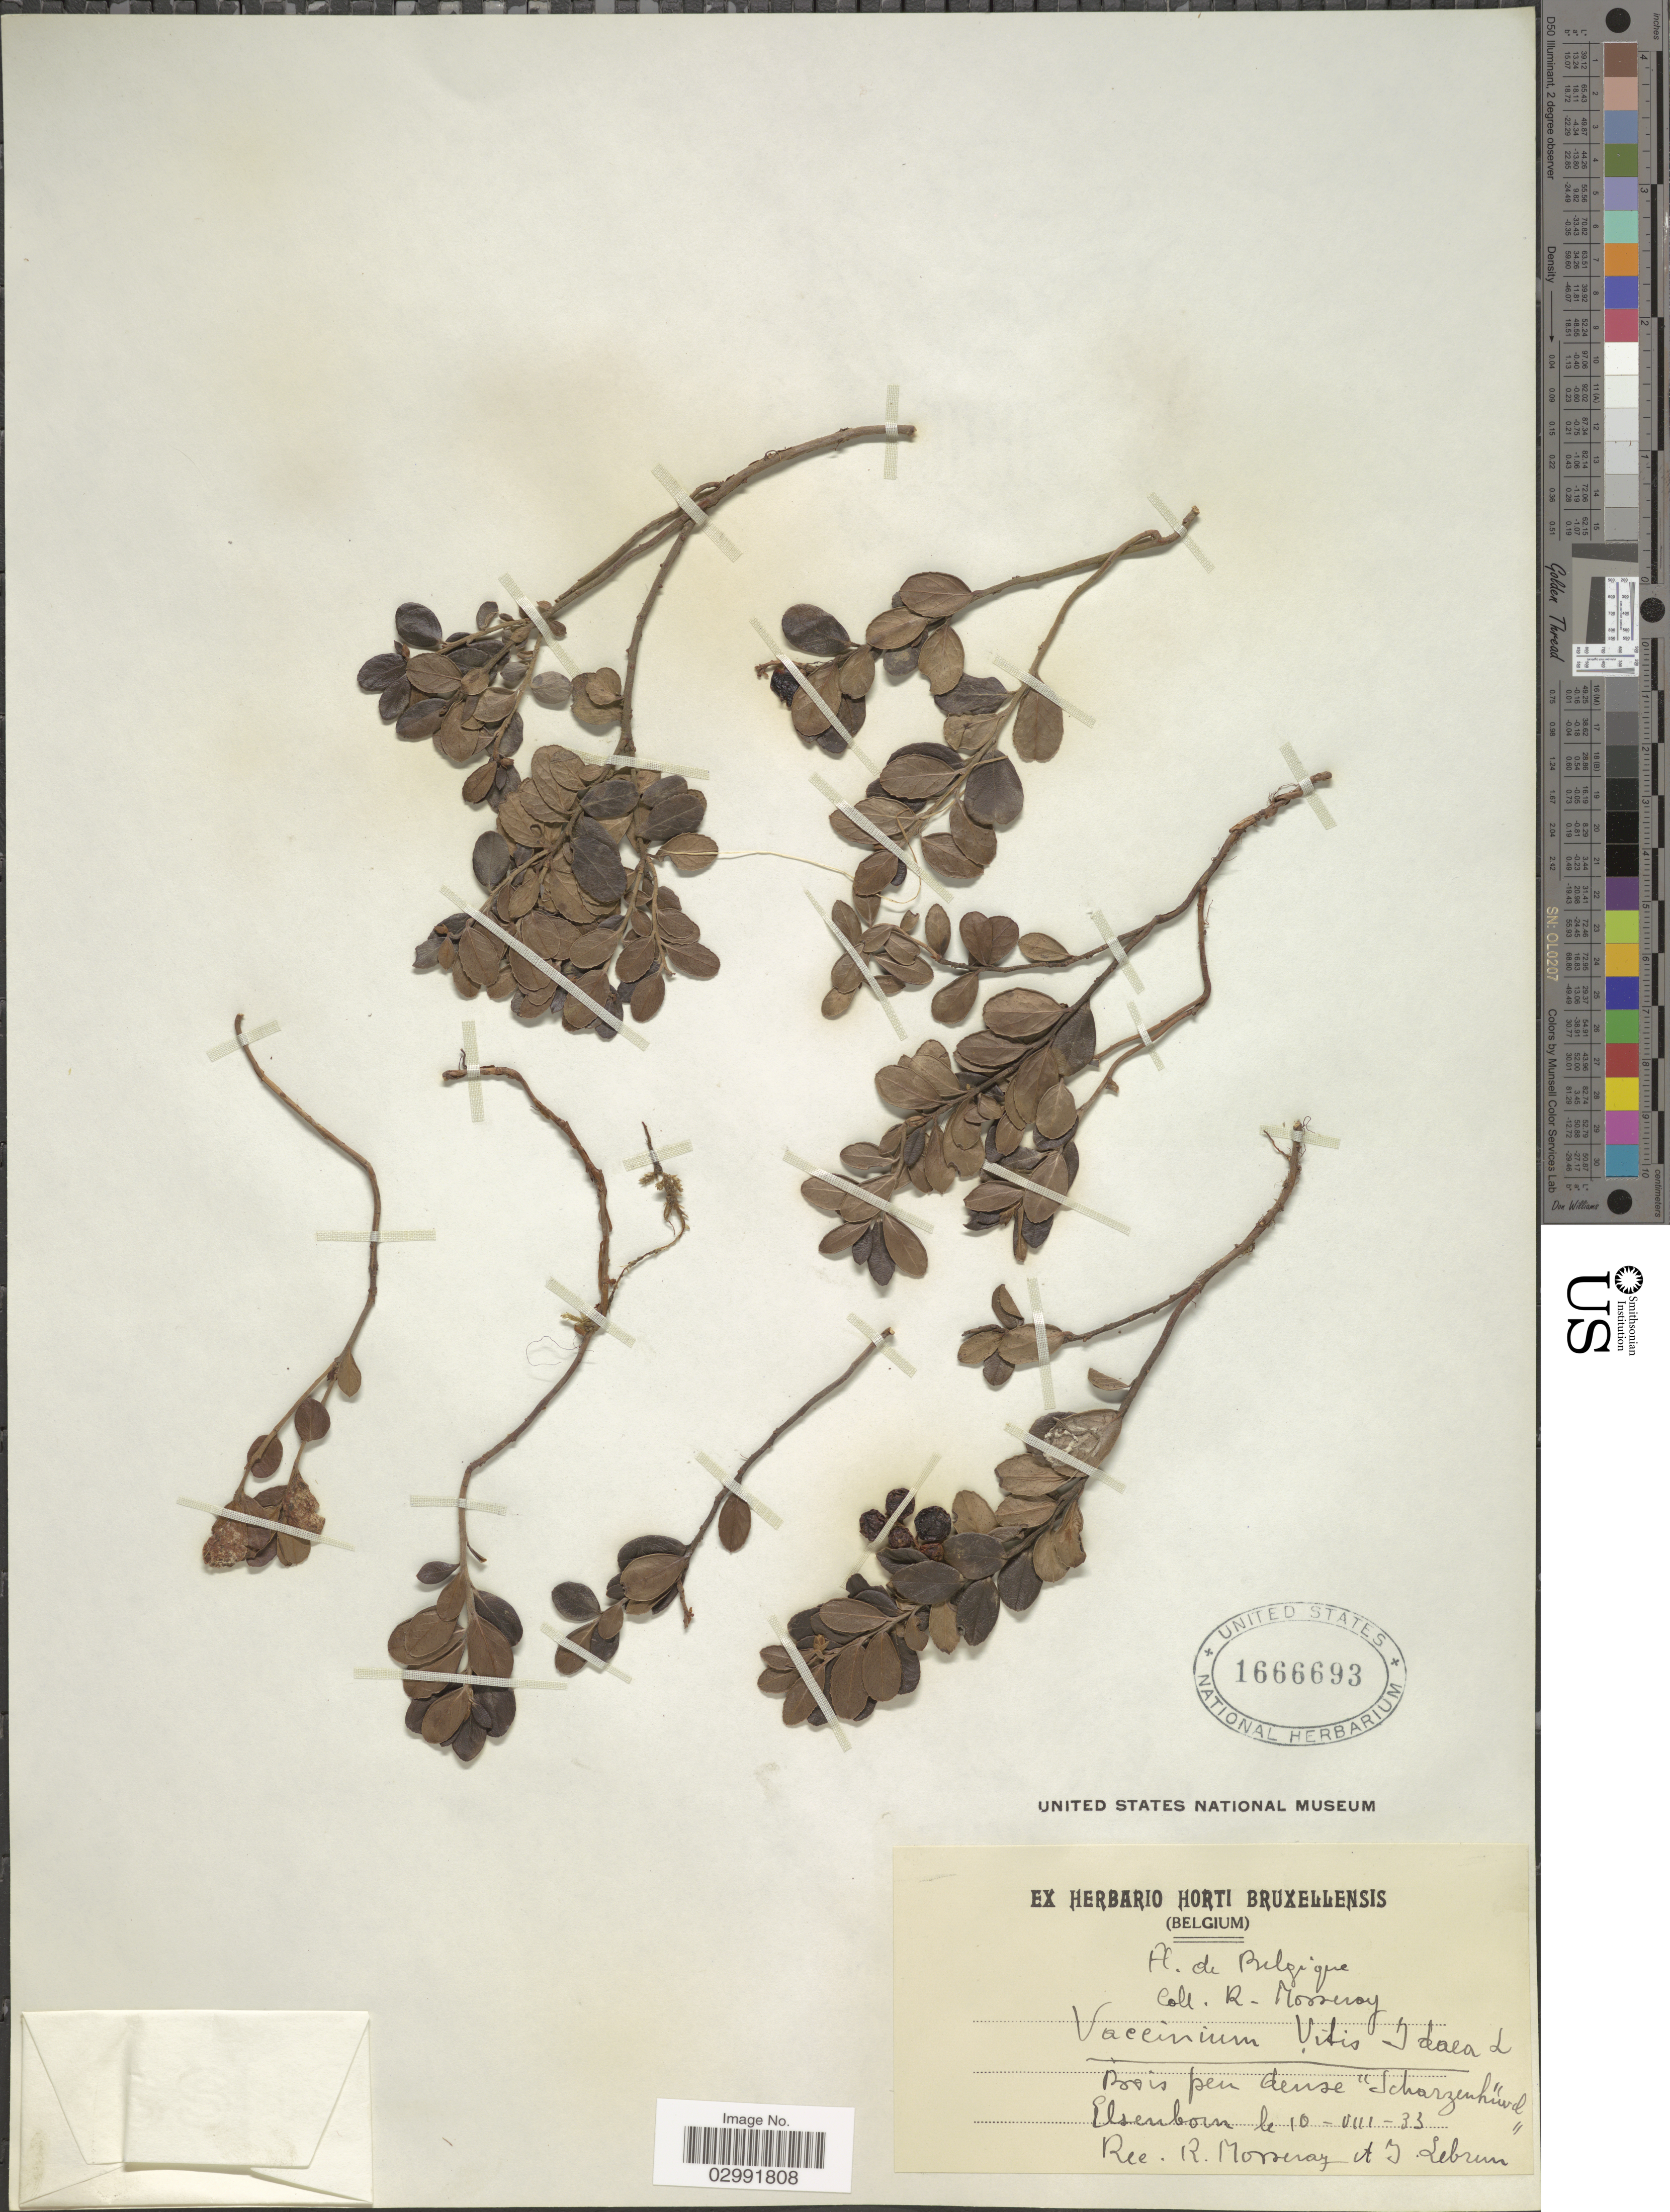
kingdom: Plantae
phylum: Tracheophyta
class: Magnoliopsida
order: Ericales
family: Ericaceae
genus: Vaccinium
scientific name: Vaccinium vitis-idaea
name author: L.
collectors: R. Mosseray & J. A. Lebrun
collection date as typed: Transcribed d/m/y: 10/8/33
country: Belgium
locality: Bois pen dense 'Scharzenhüval' Elsenborn.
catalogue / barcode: US 1666693